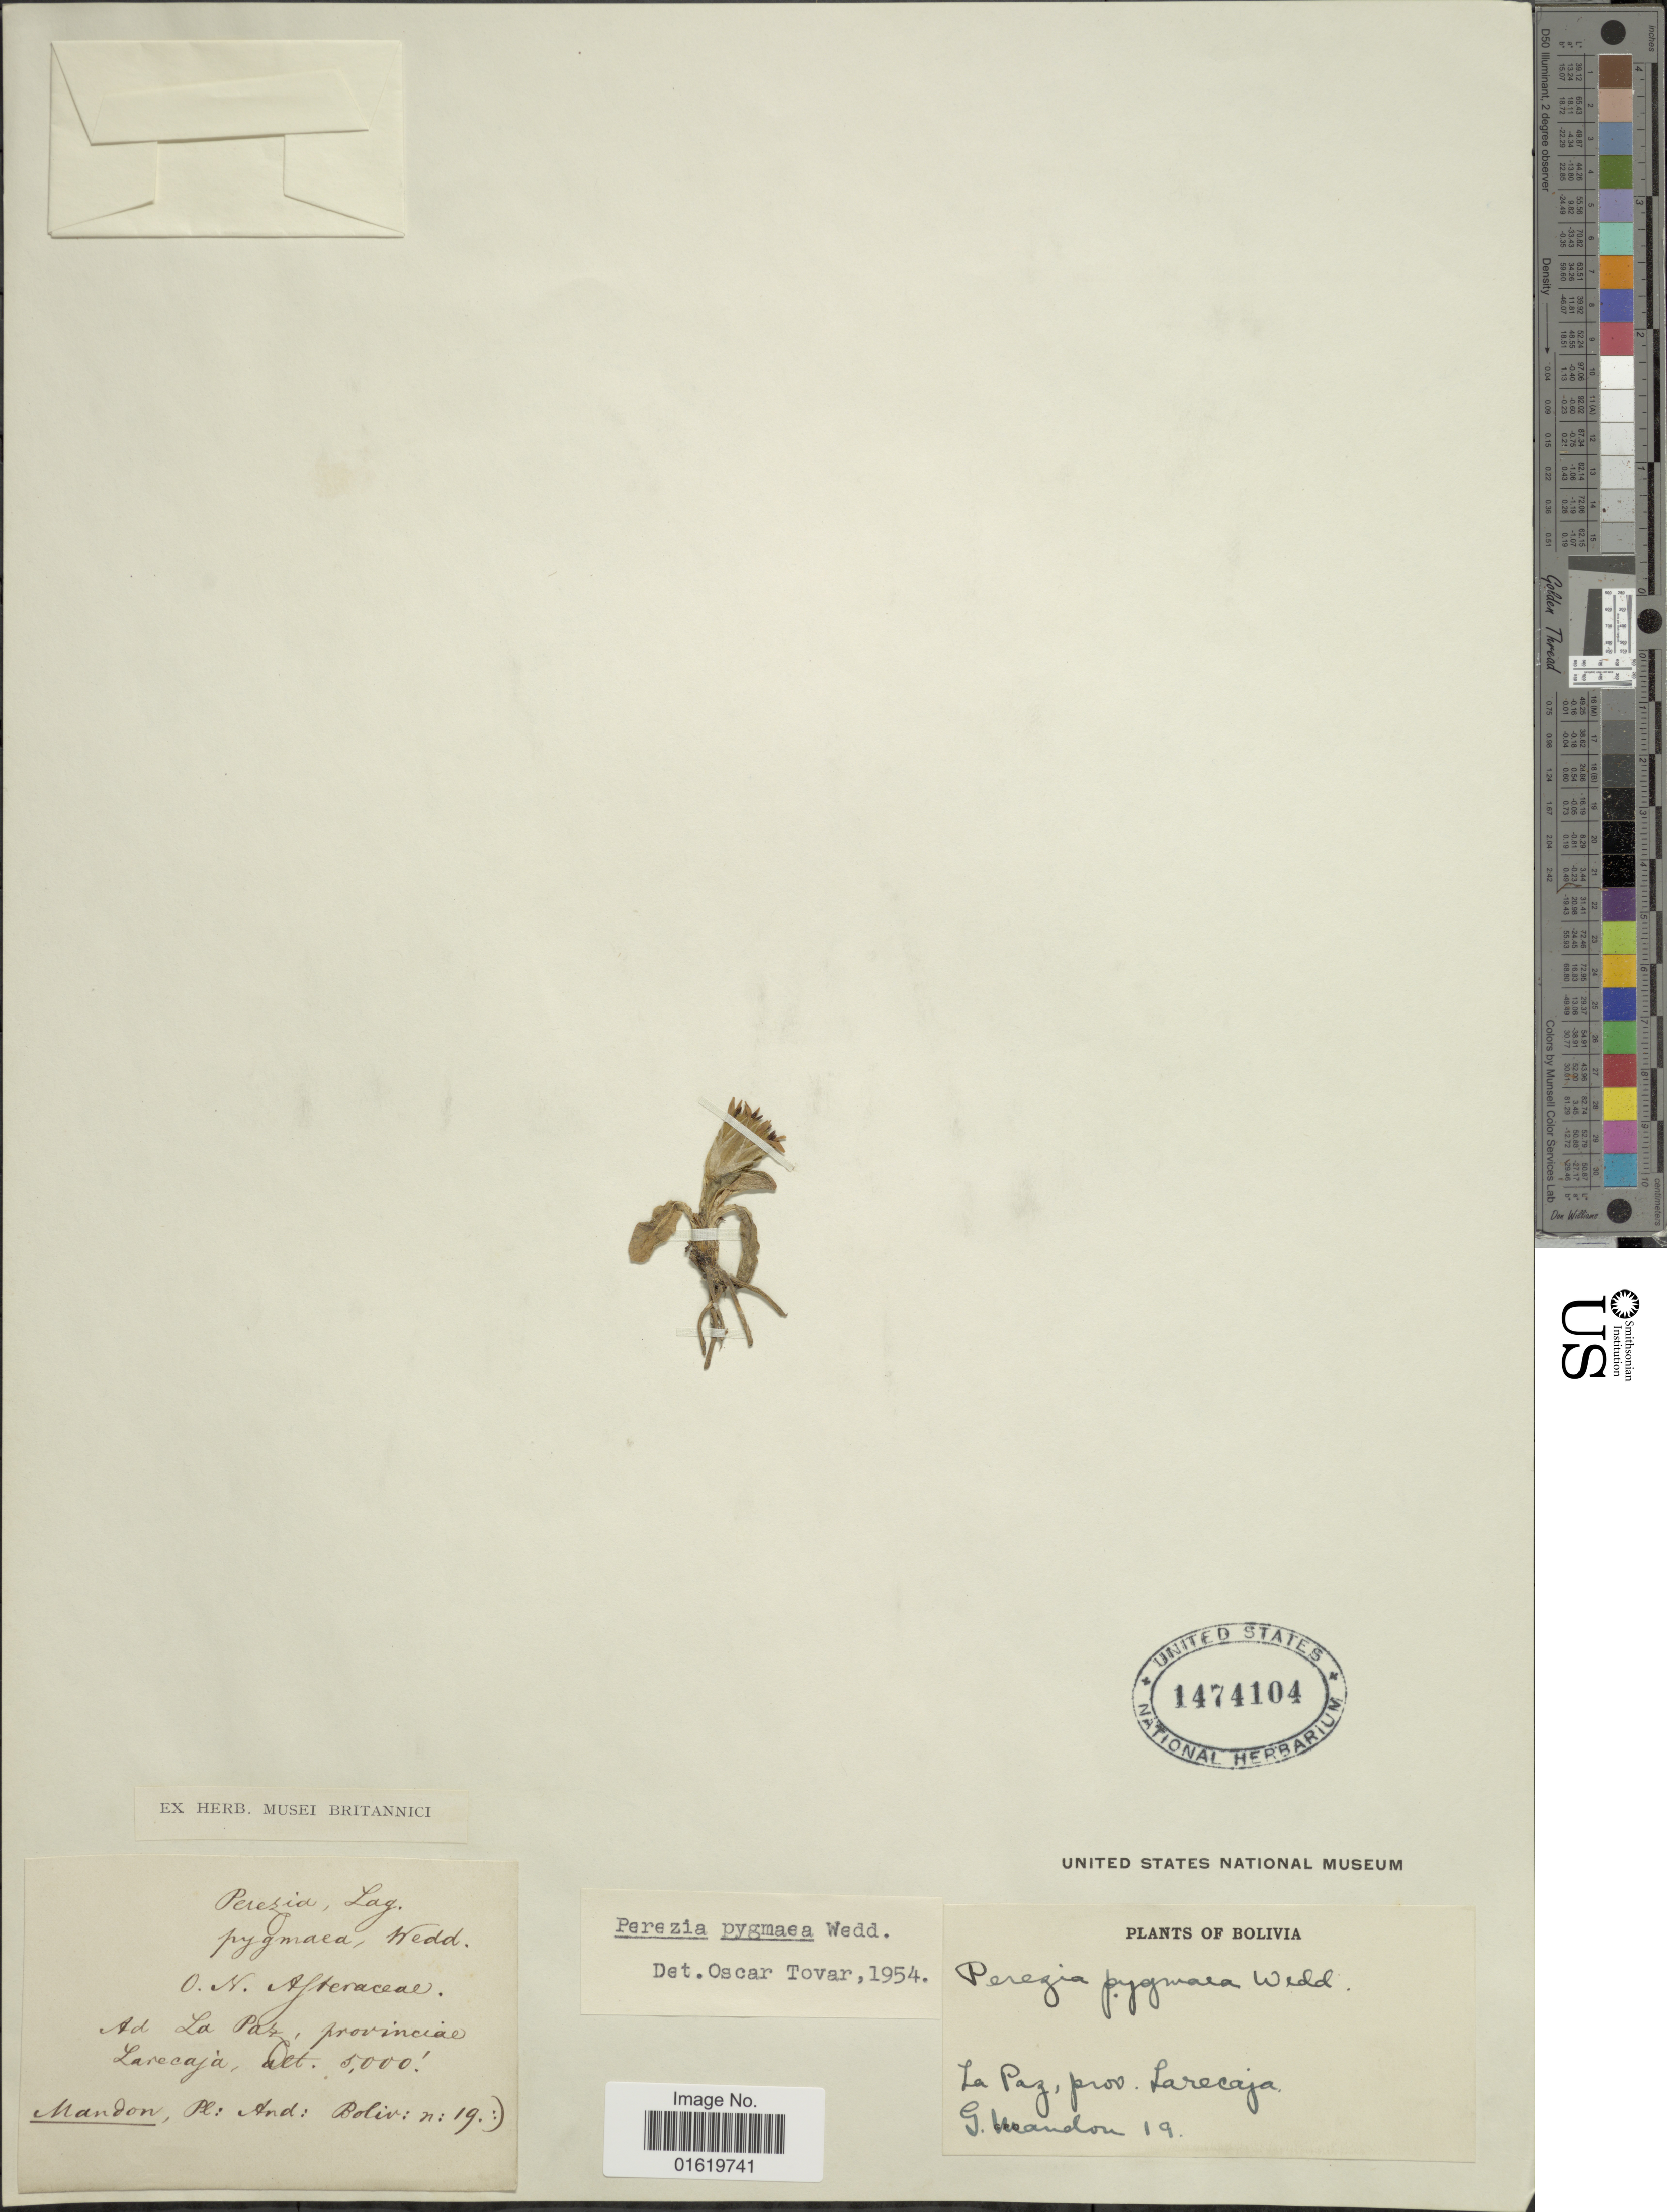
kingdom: Plantae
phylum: Tracheophyta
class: Magnoliopsida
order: Asterales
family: Asteraceae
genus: Perezia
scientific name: Perezia pygmaea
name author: Wedd.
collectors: G. Mandon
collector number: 19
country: Bolivia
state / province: La Paz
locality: Ad La Paz, provinciae Larecaja.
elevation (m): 1524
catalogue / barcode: US 1474104